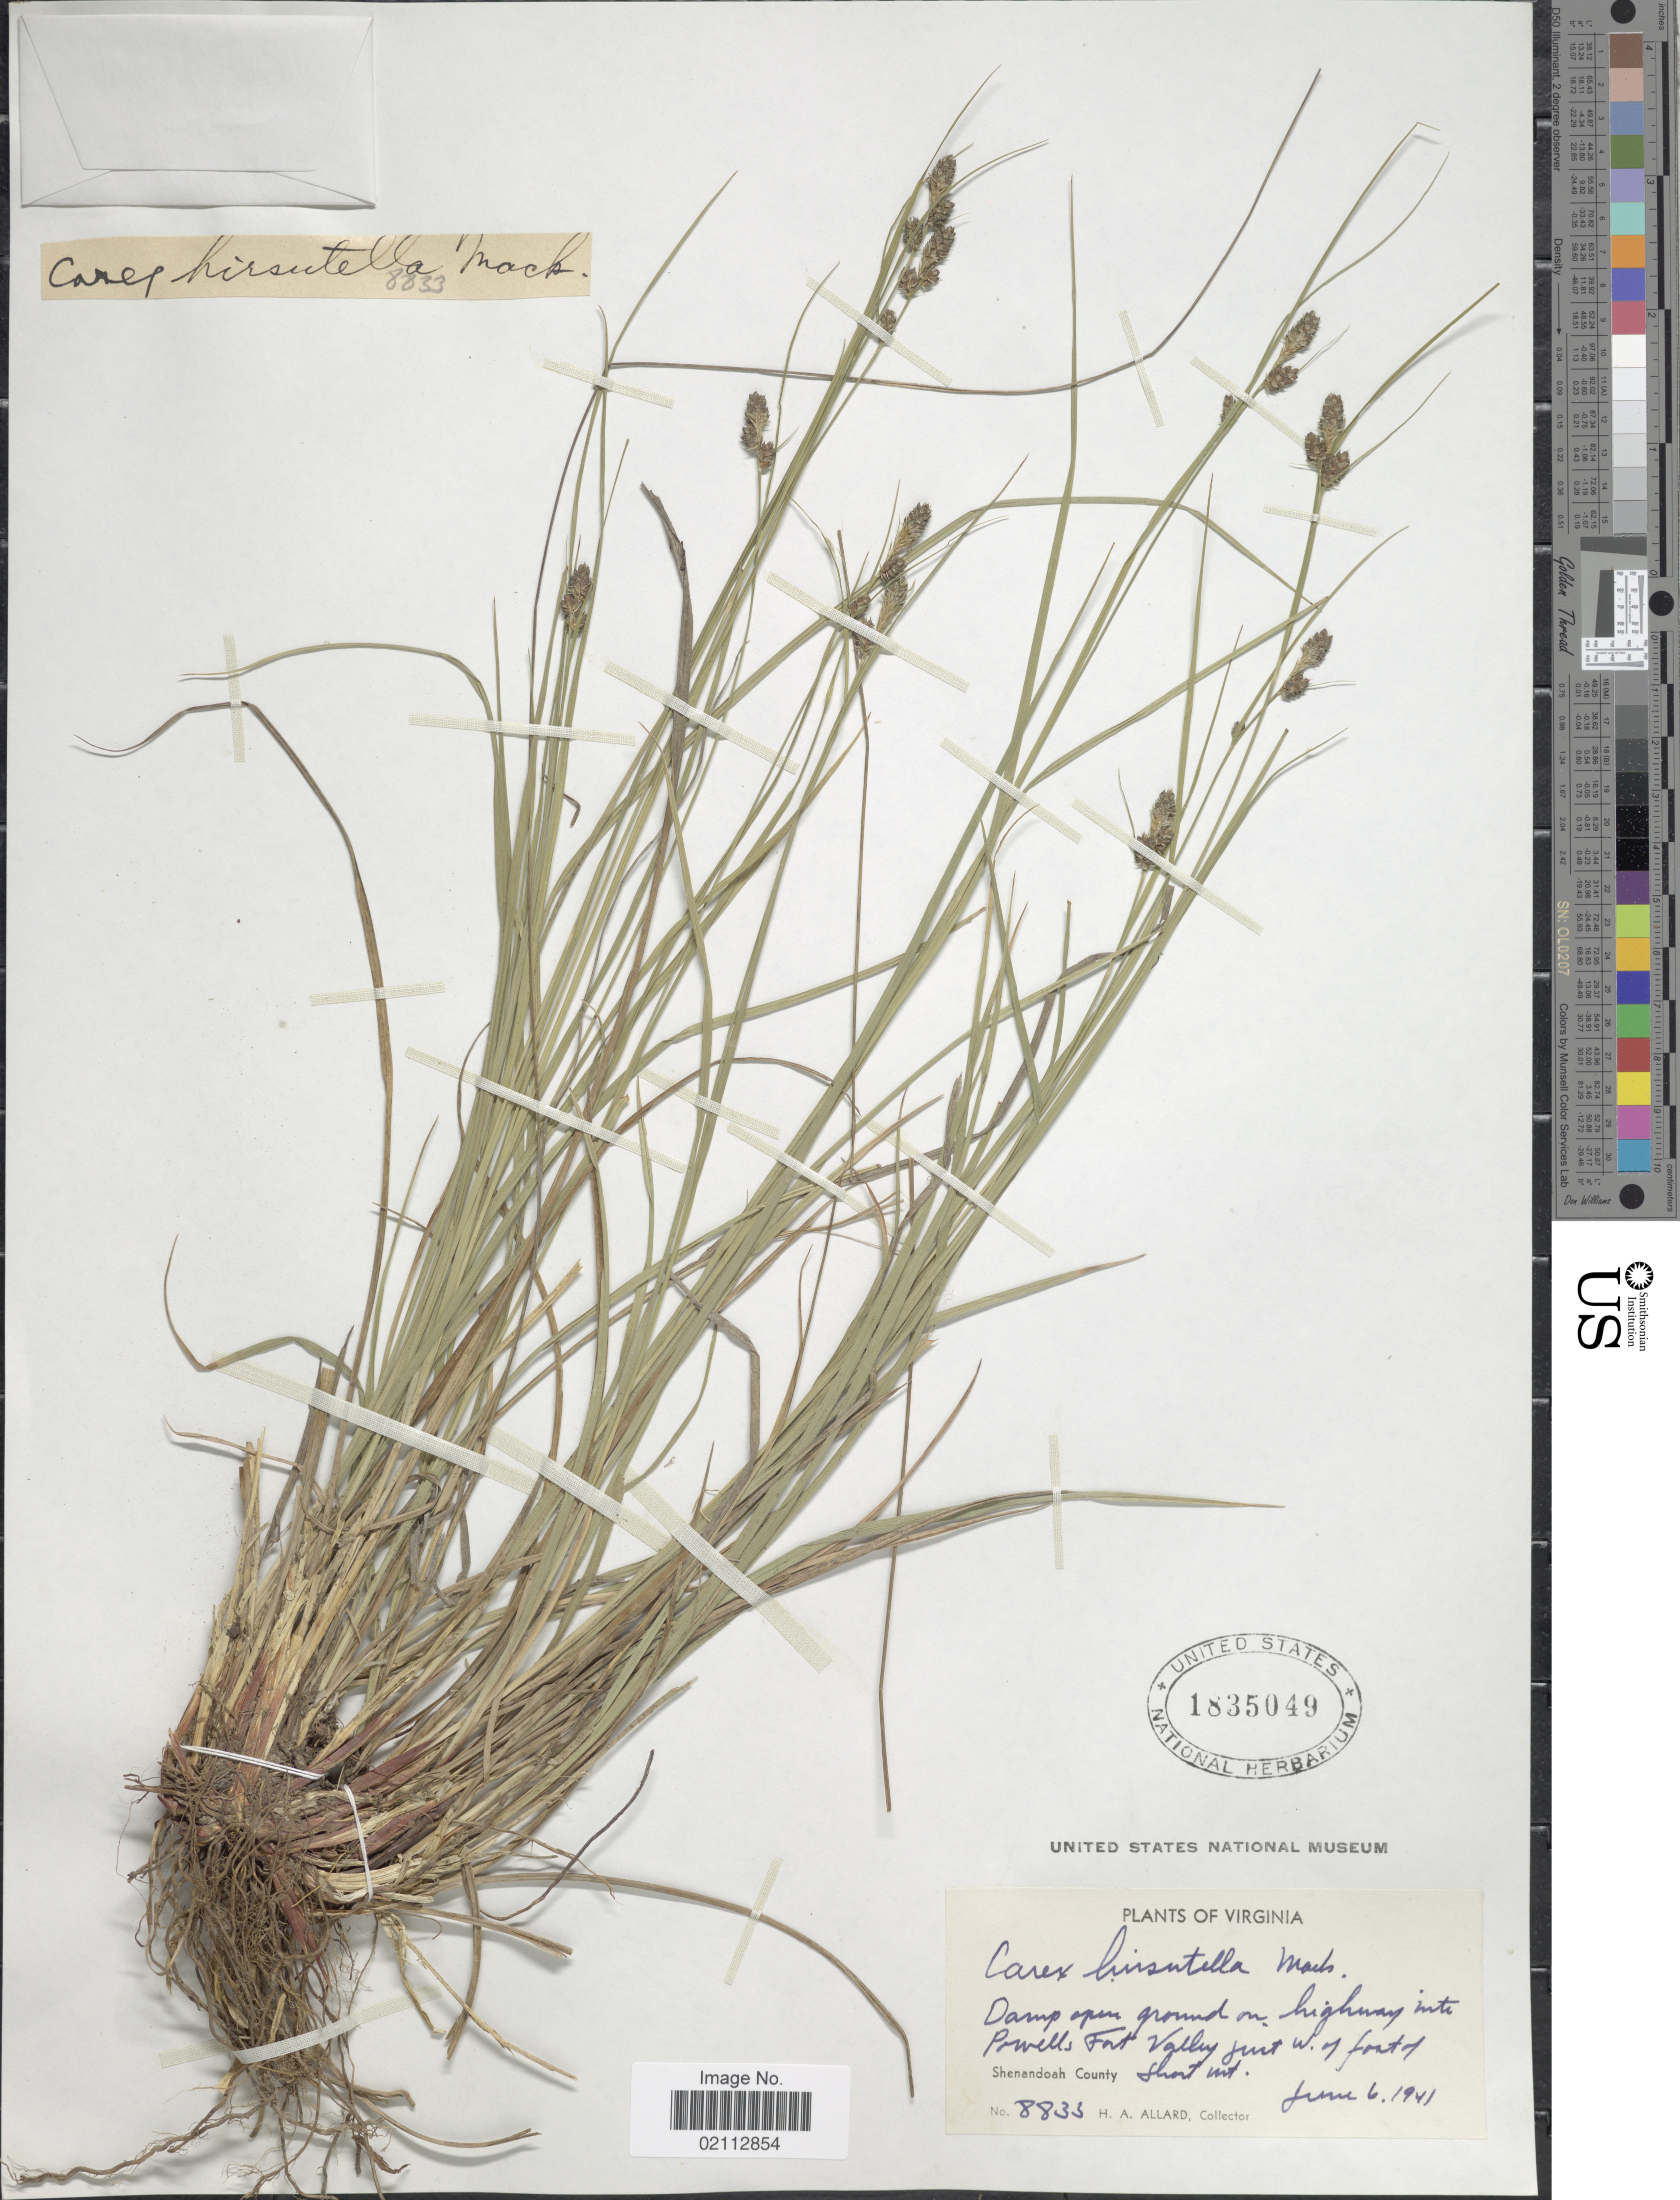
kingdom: Plantae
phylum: Tracheophyta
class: Liliopsida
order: Poales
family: Cyperaceae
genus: Carex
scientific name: Carex hirsutella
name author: Mack.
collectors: H. A. Allard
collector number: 8833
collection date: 1941-06-06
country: United States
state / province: Virginia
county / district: Shenandoah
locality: On highway into Powells Fort Valley just W. of foot of Short Mt. Shenandoah County.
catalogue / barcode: US 1835049